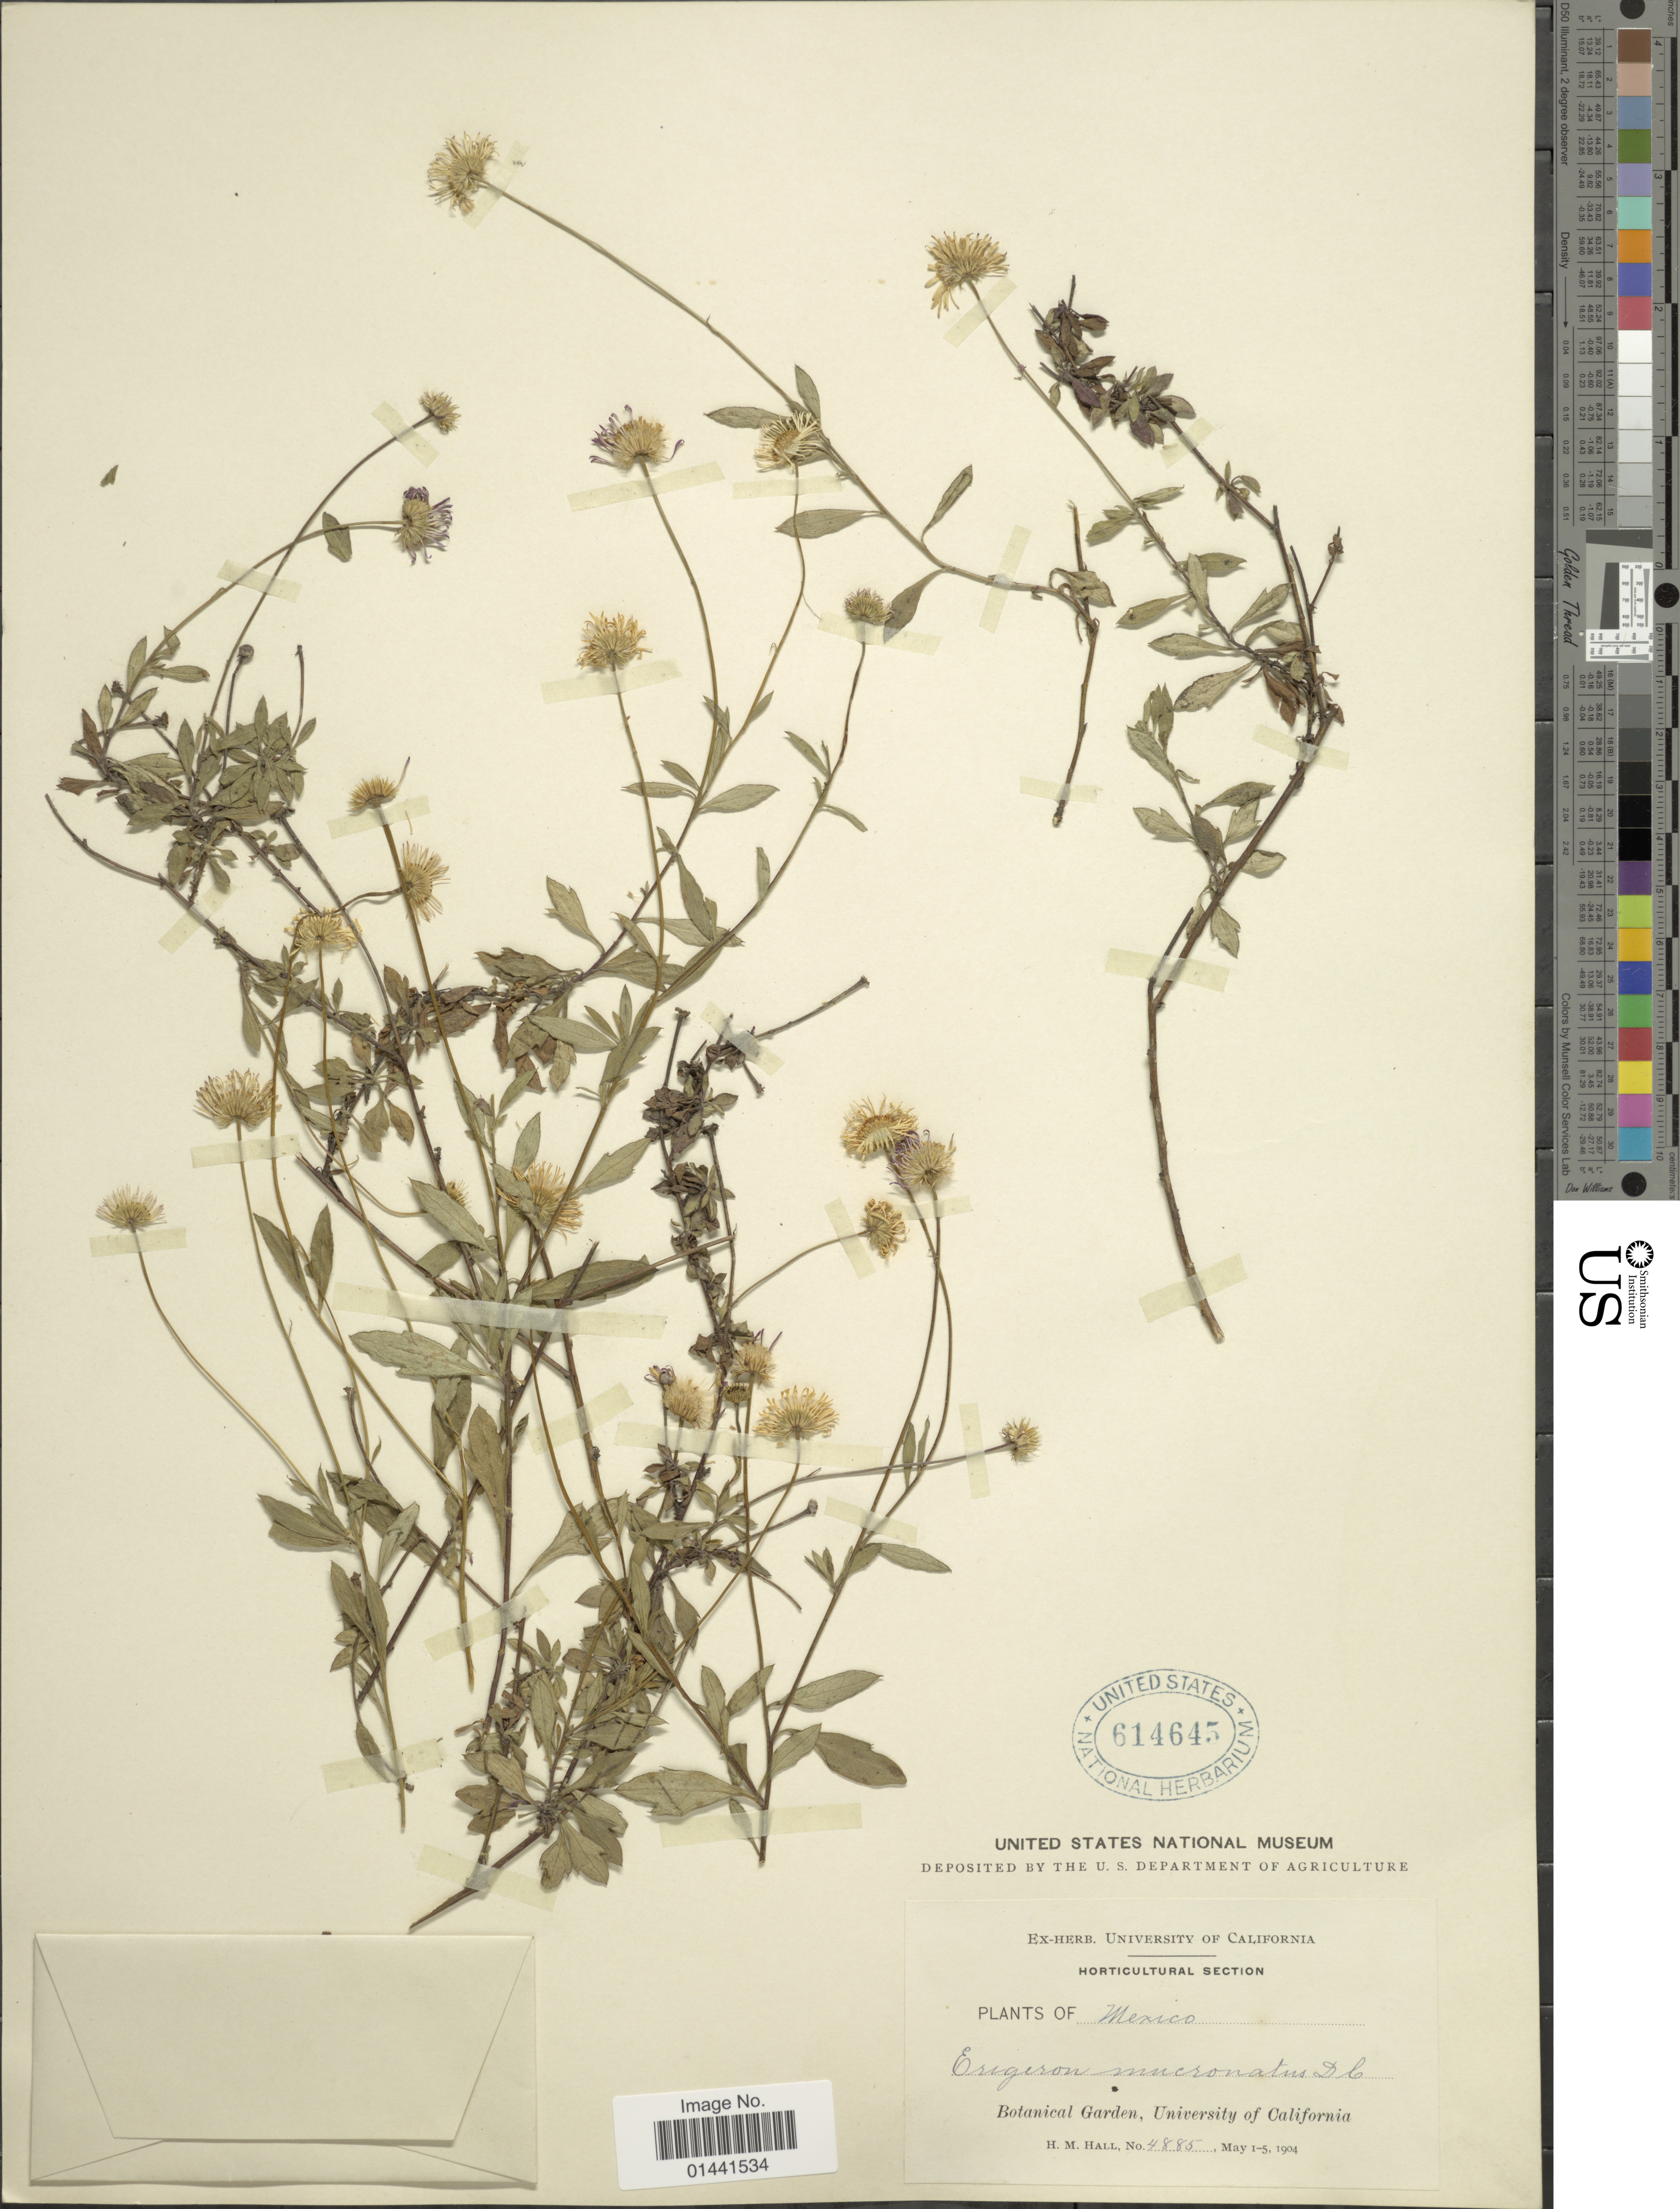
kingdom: Plantae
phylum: Tracheophyta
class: Magnoliopsida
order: Asterales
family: Asteraceae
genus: Erigeron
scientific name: Erigeron karvinskianus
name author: DC.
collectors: H. M. Hall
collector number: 4885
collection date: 1904-05-01/1904-05-05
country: United States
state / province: California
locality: Botanical Garden, University of California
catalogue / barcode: US 614645